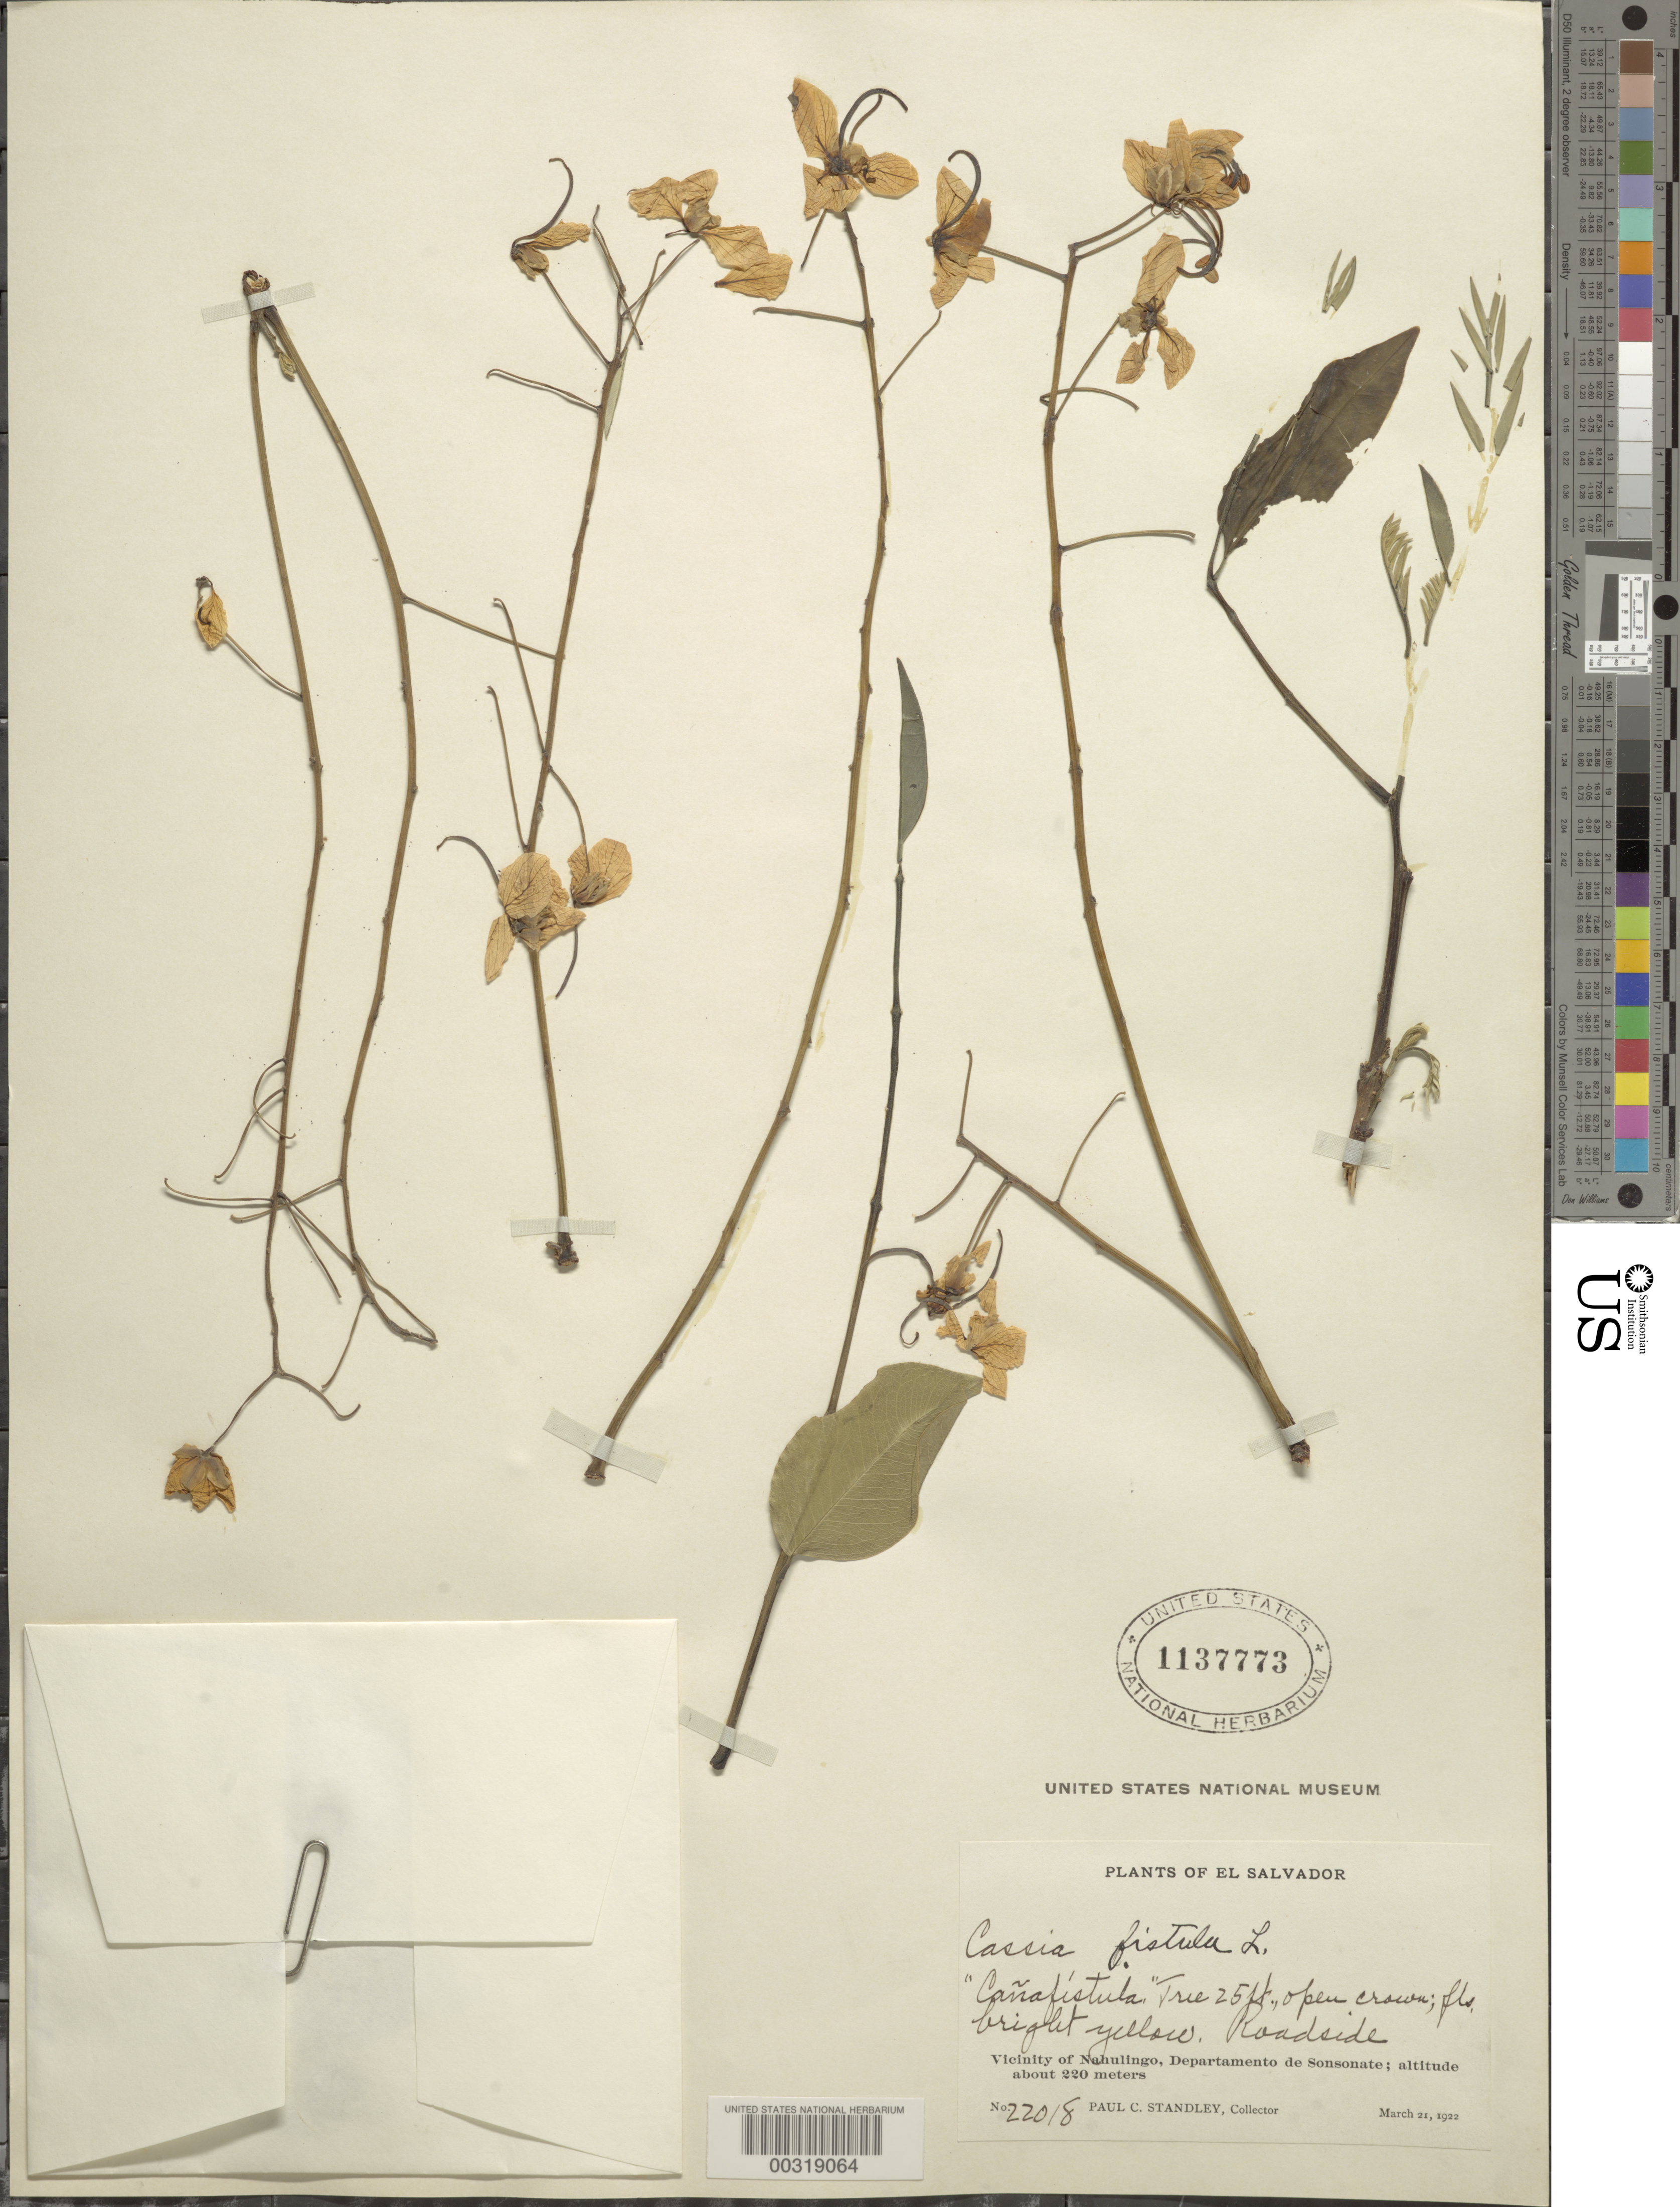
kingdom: Plantae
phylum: Tracheophyta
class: Magnoliopsida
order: Fabales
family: Fabaceae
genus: Cassia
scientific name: Cassia fistula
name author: L.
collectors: P. C. Standley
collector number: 22018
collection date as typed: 21 Mar 1922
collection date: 1922-03-21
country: El Salvador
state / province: Sonsonate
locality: Vicinity of nahulingo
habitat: Roadside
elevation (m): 220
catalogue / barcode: US 1137773